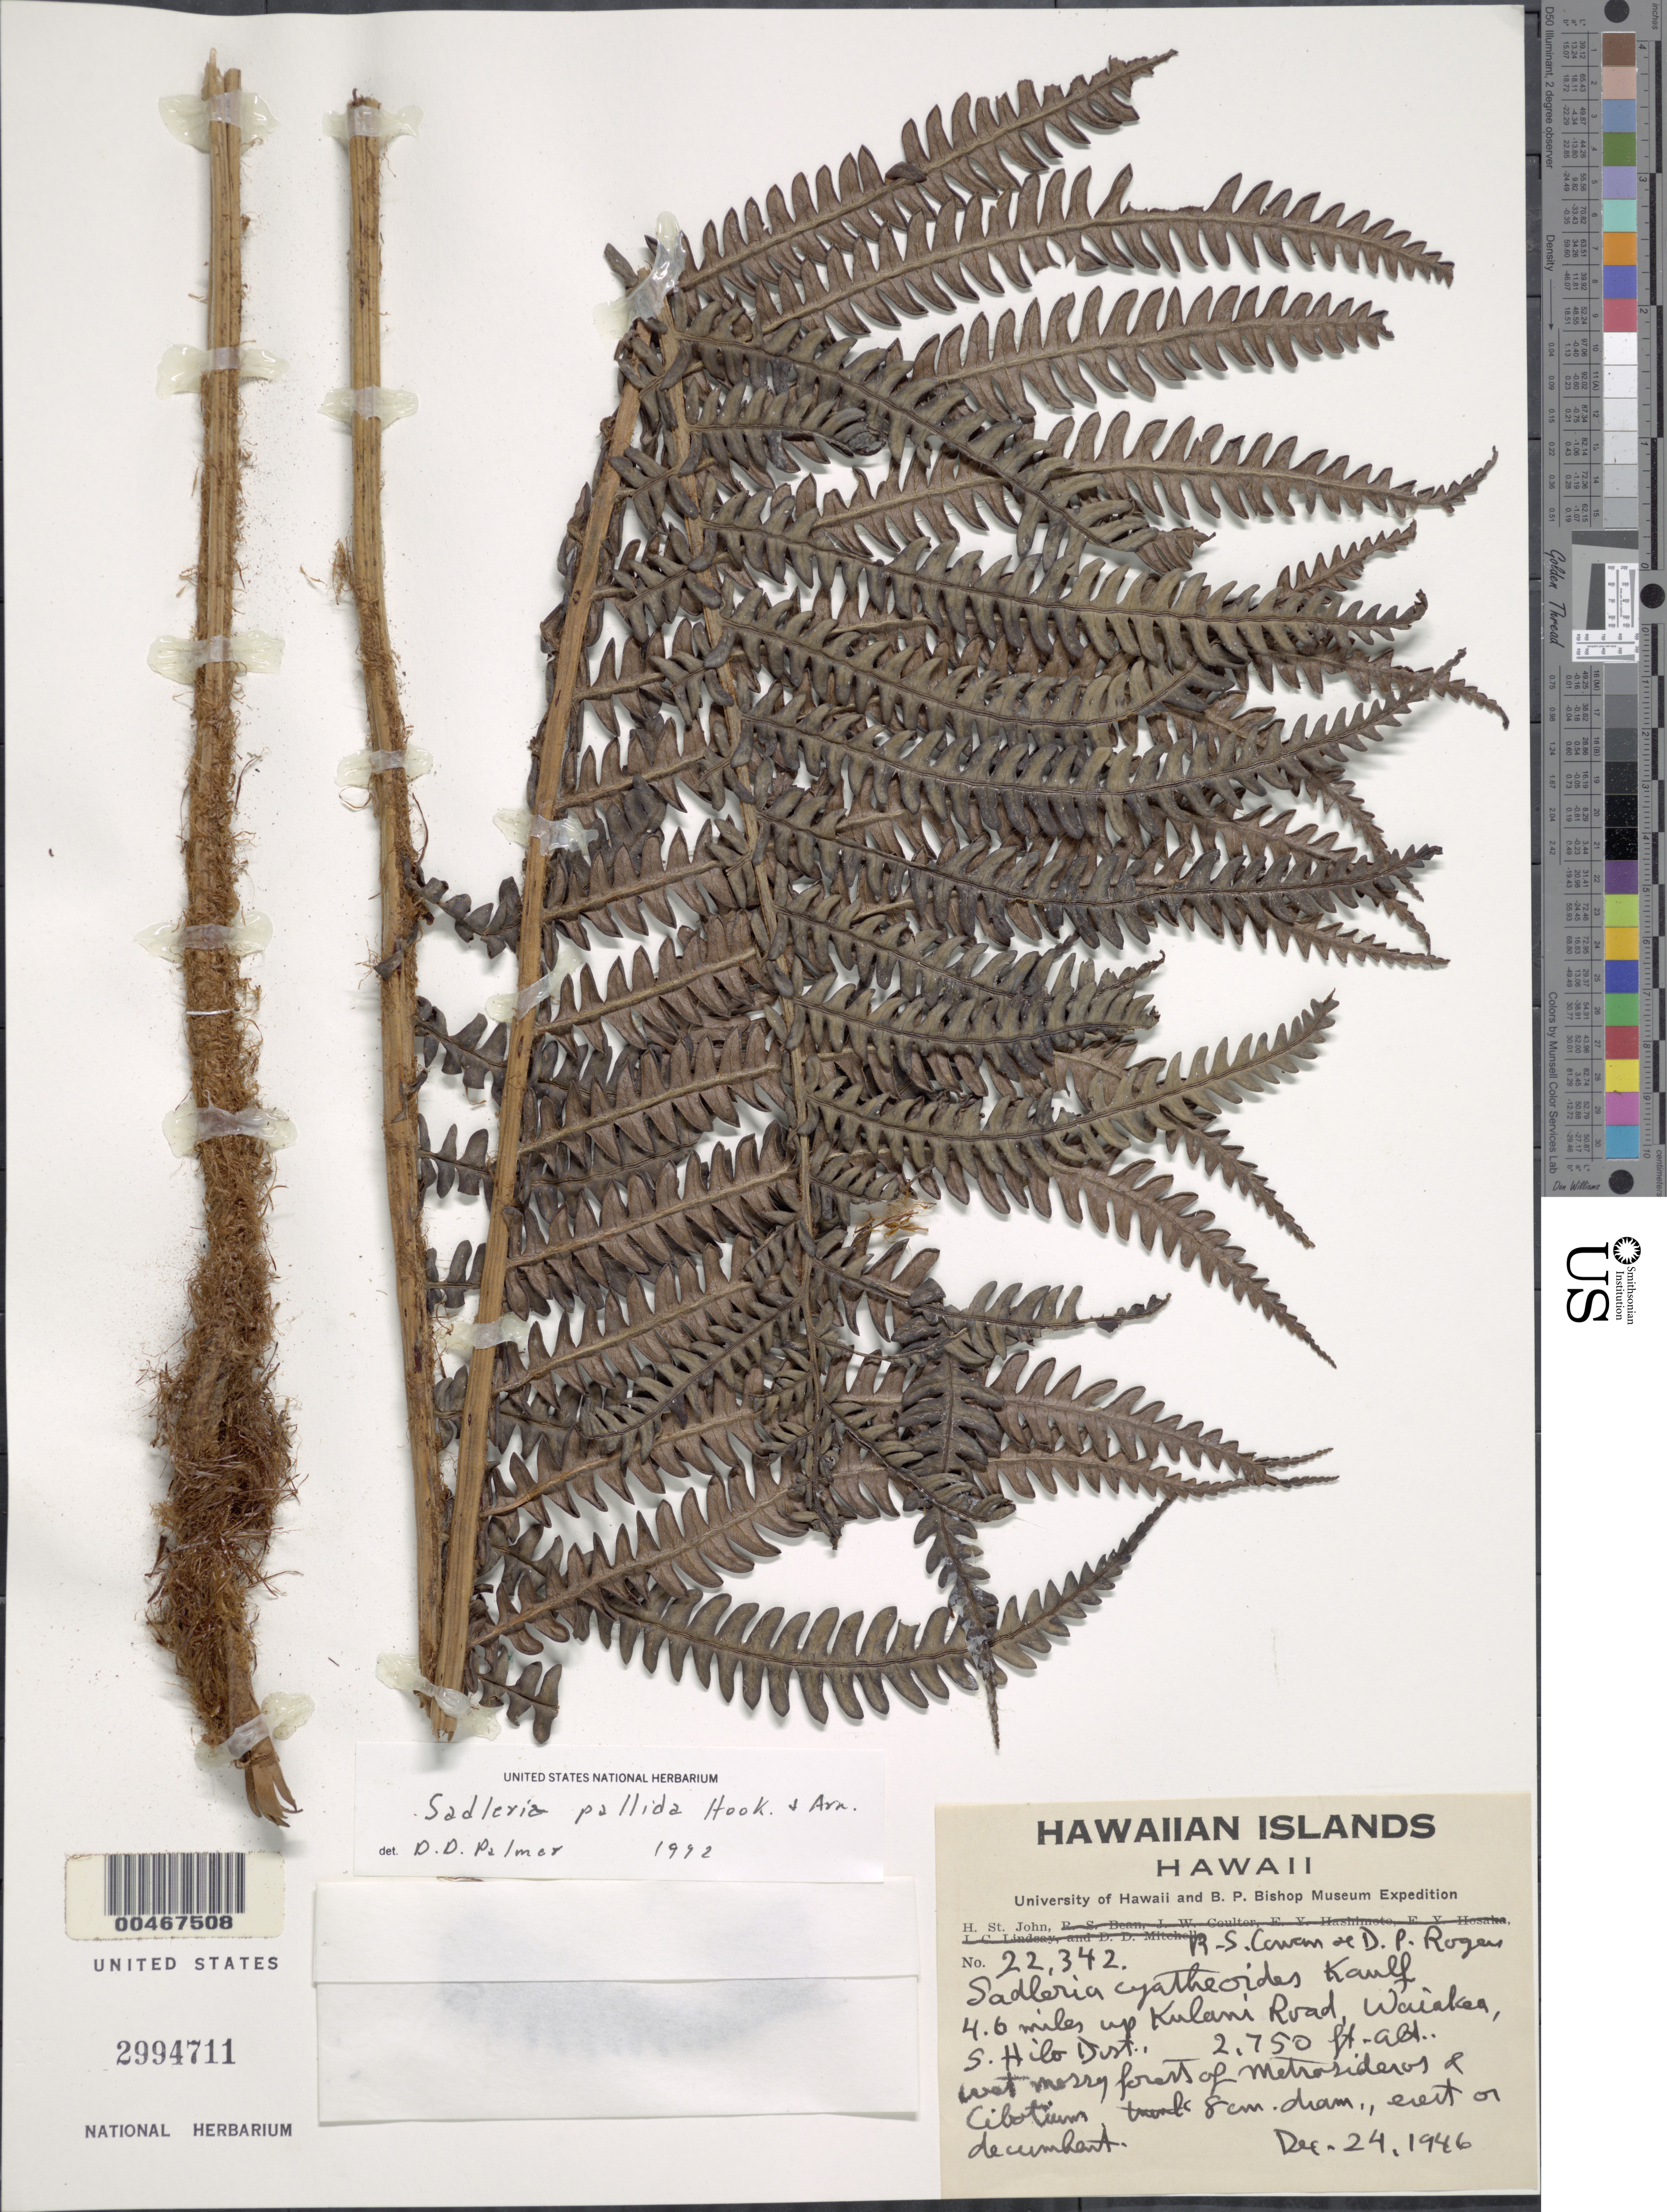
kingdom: Plantae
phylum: Tracheophyta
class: Polypodiopsida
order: Polypodiales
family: Blechnaceae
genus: Sadleria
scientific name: Sadleria pallida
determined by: Palmer, D. D.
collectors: H. St. John, R. S. Cowan & D. Rogers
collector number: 22342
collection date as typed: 24 Dec 1946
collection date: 1946-12-24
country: United States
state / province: Hawaii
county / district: Hawaii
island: Hawaii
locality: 4.6 mi up Kulani Rd., Waiakea, S. Hilo Dist.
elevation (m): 838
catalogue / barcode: US 2994711